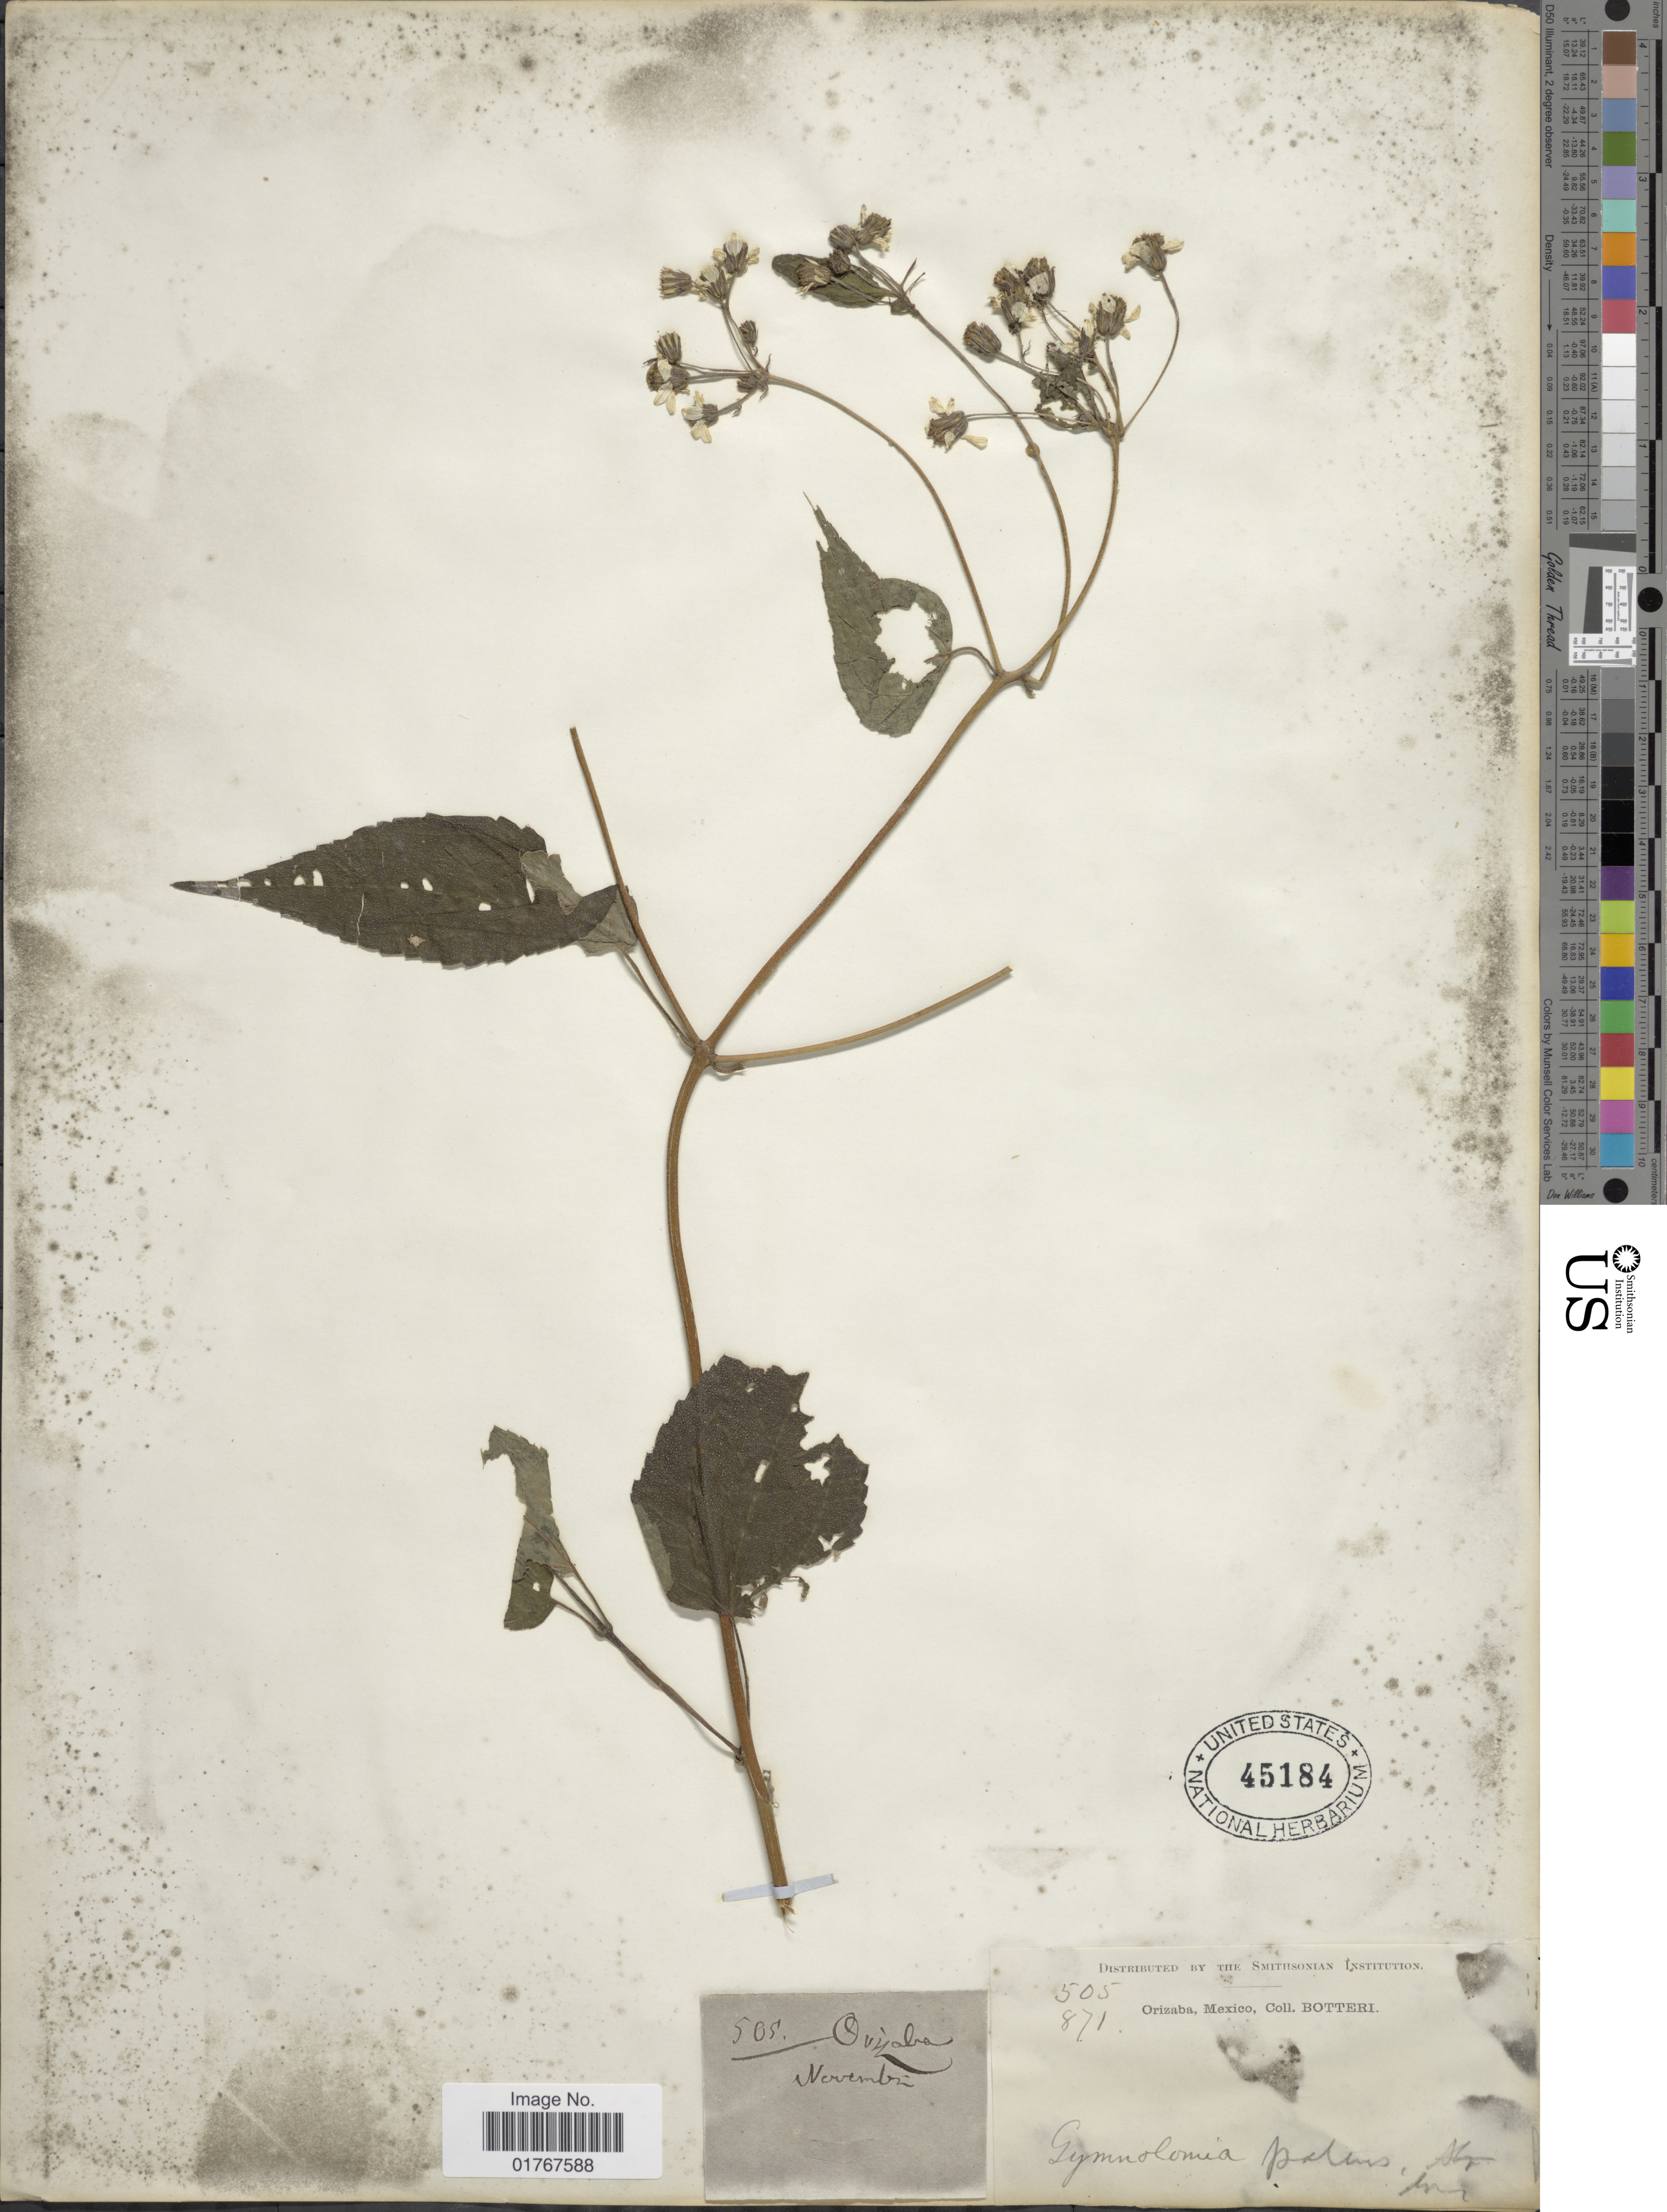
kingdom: Plantae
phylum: Tracheophyta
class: Magnoliopsida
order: Asterales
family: Asteraceae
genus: Viguiera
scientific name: Viguiera cordata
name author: (Hook. & Arn.) D'Arcy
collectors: -. Botteri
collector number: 505/871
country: Mexico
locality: Orizaba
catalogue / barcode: US 45184